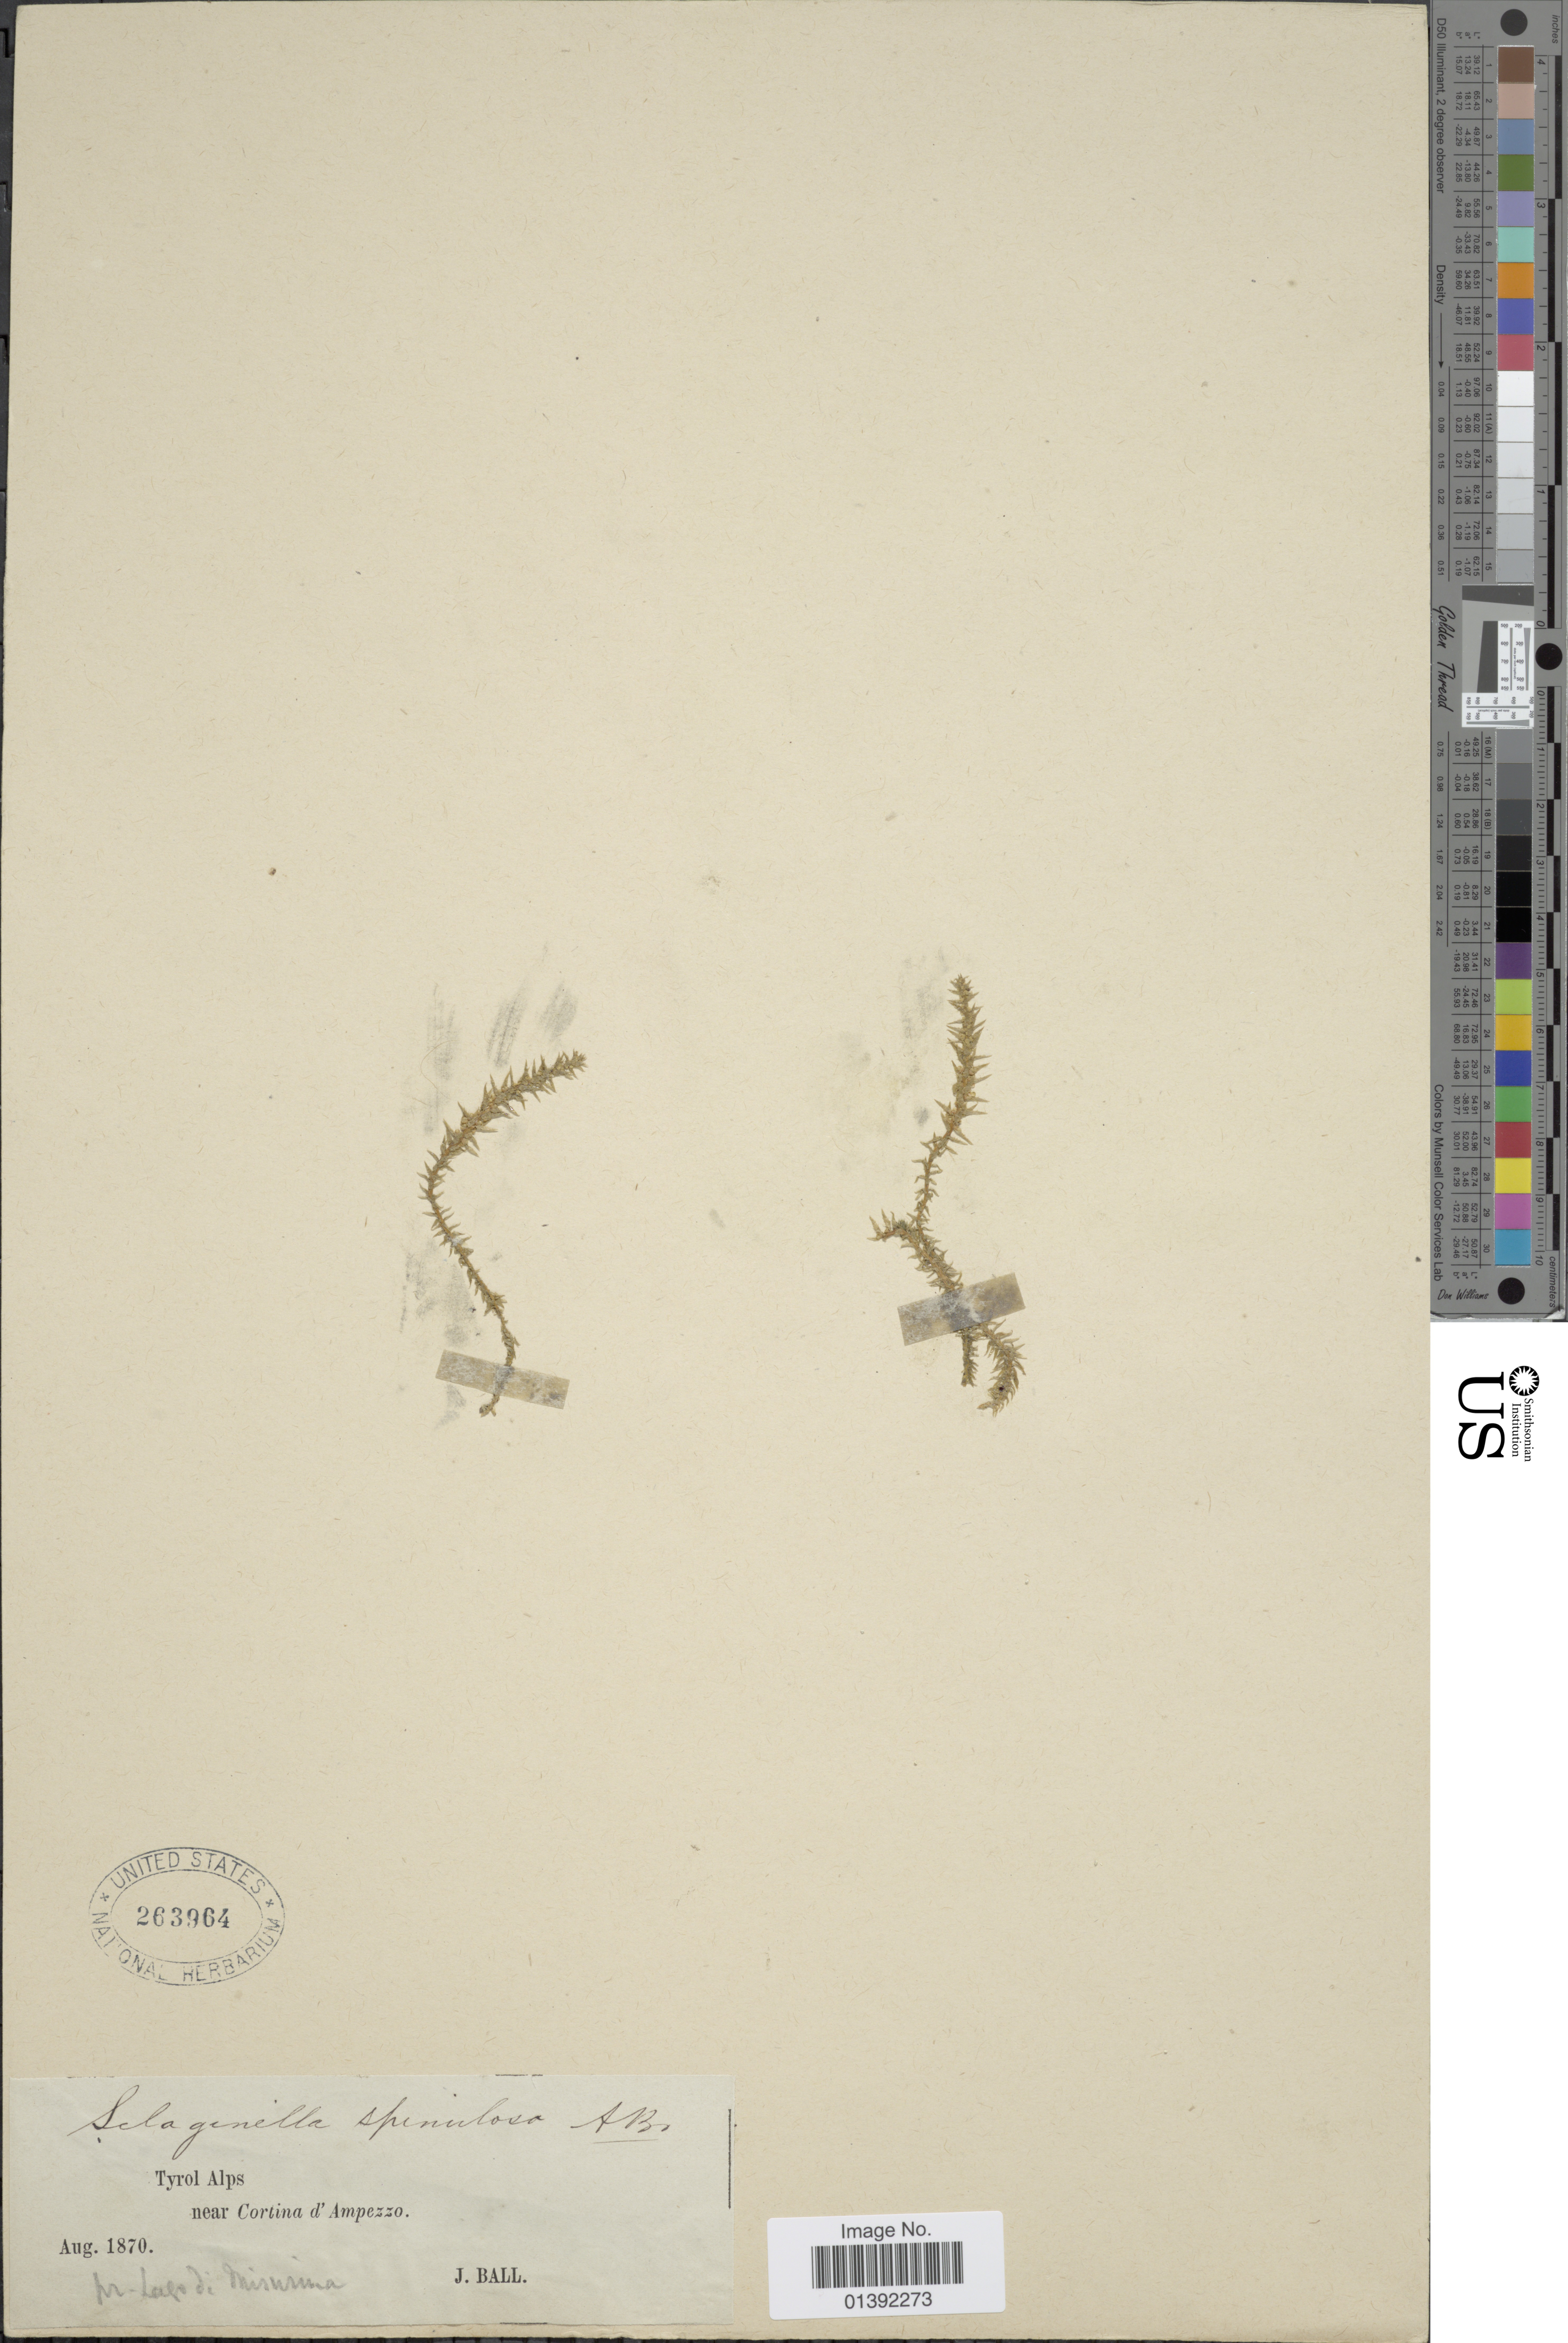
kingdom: Plantae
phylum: Tracheophyta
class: Lycopodiopsida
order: Selaginellales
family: Selaginellaceae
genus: Selaginella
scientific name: Selaginella selaginoides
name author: (L.) Link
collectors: J. Ball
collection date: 1870-08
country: Italy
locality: Tyrol Alps, near Cortina d'Ampezzo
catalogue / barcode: US 263964